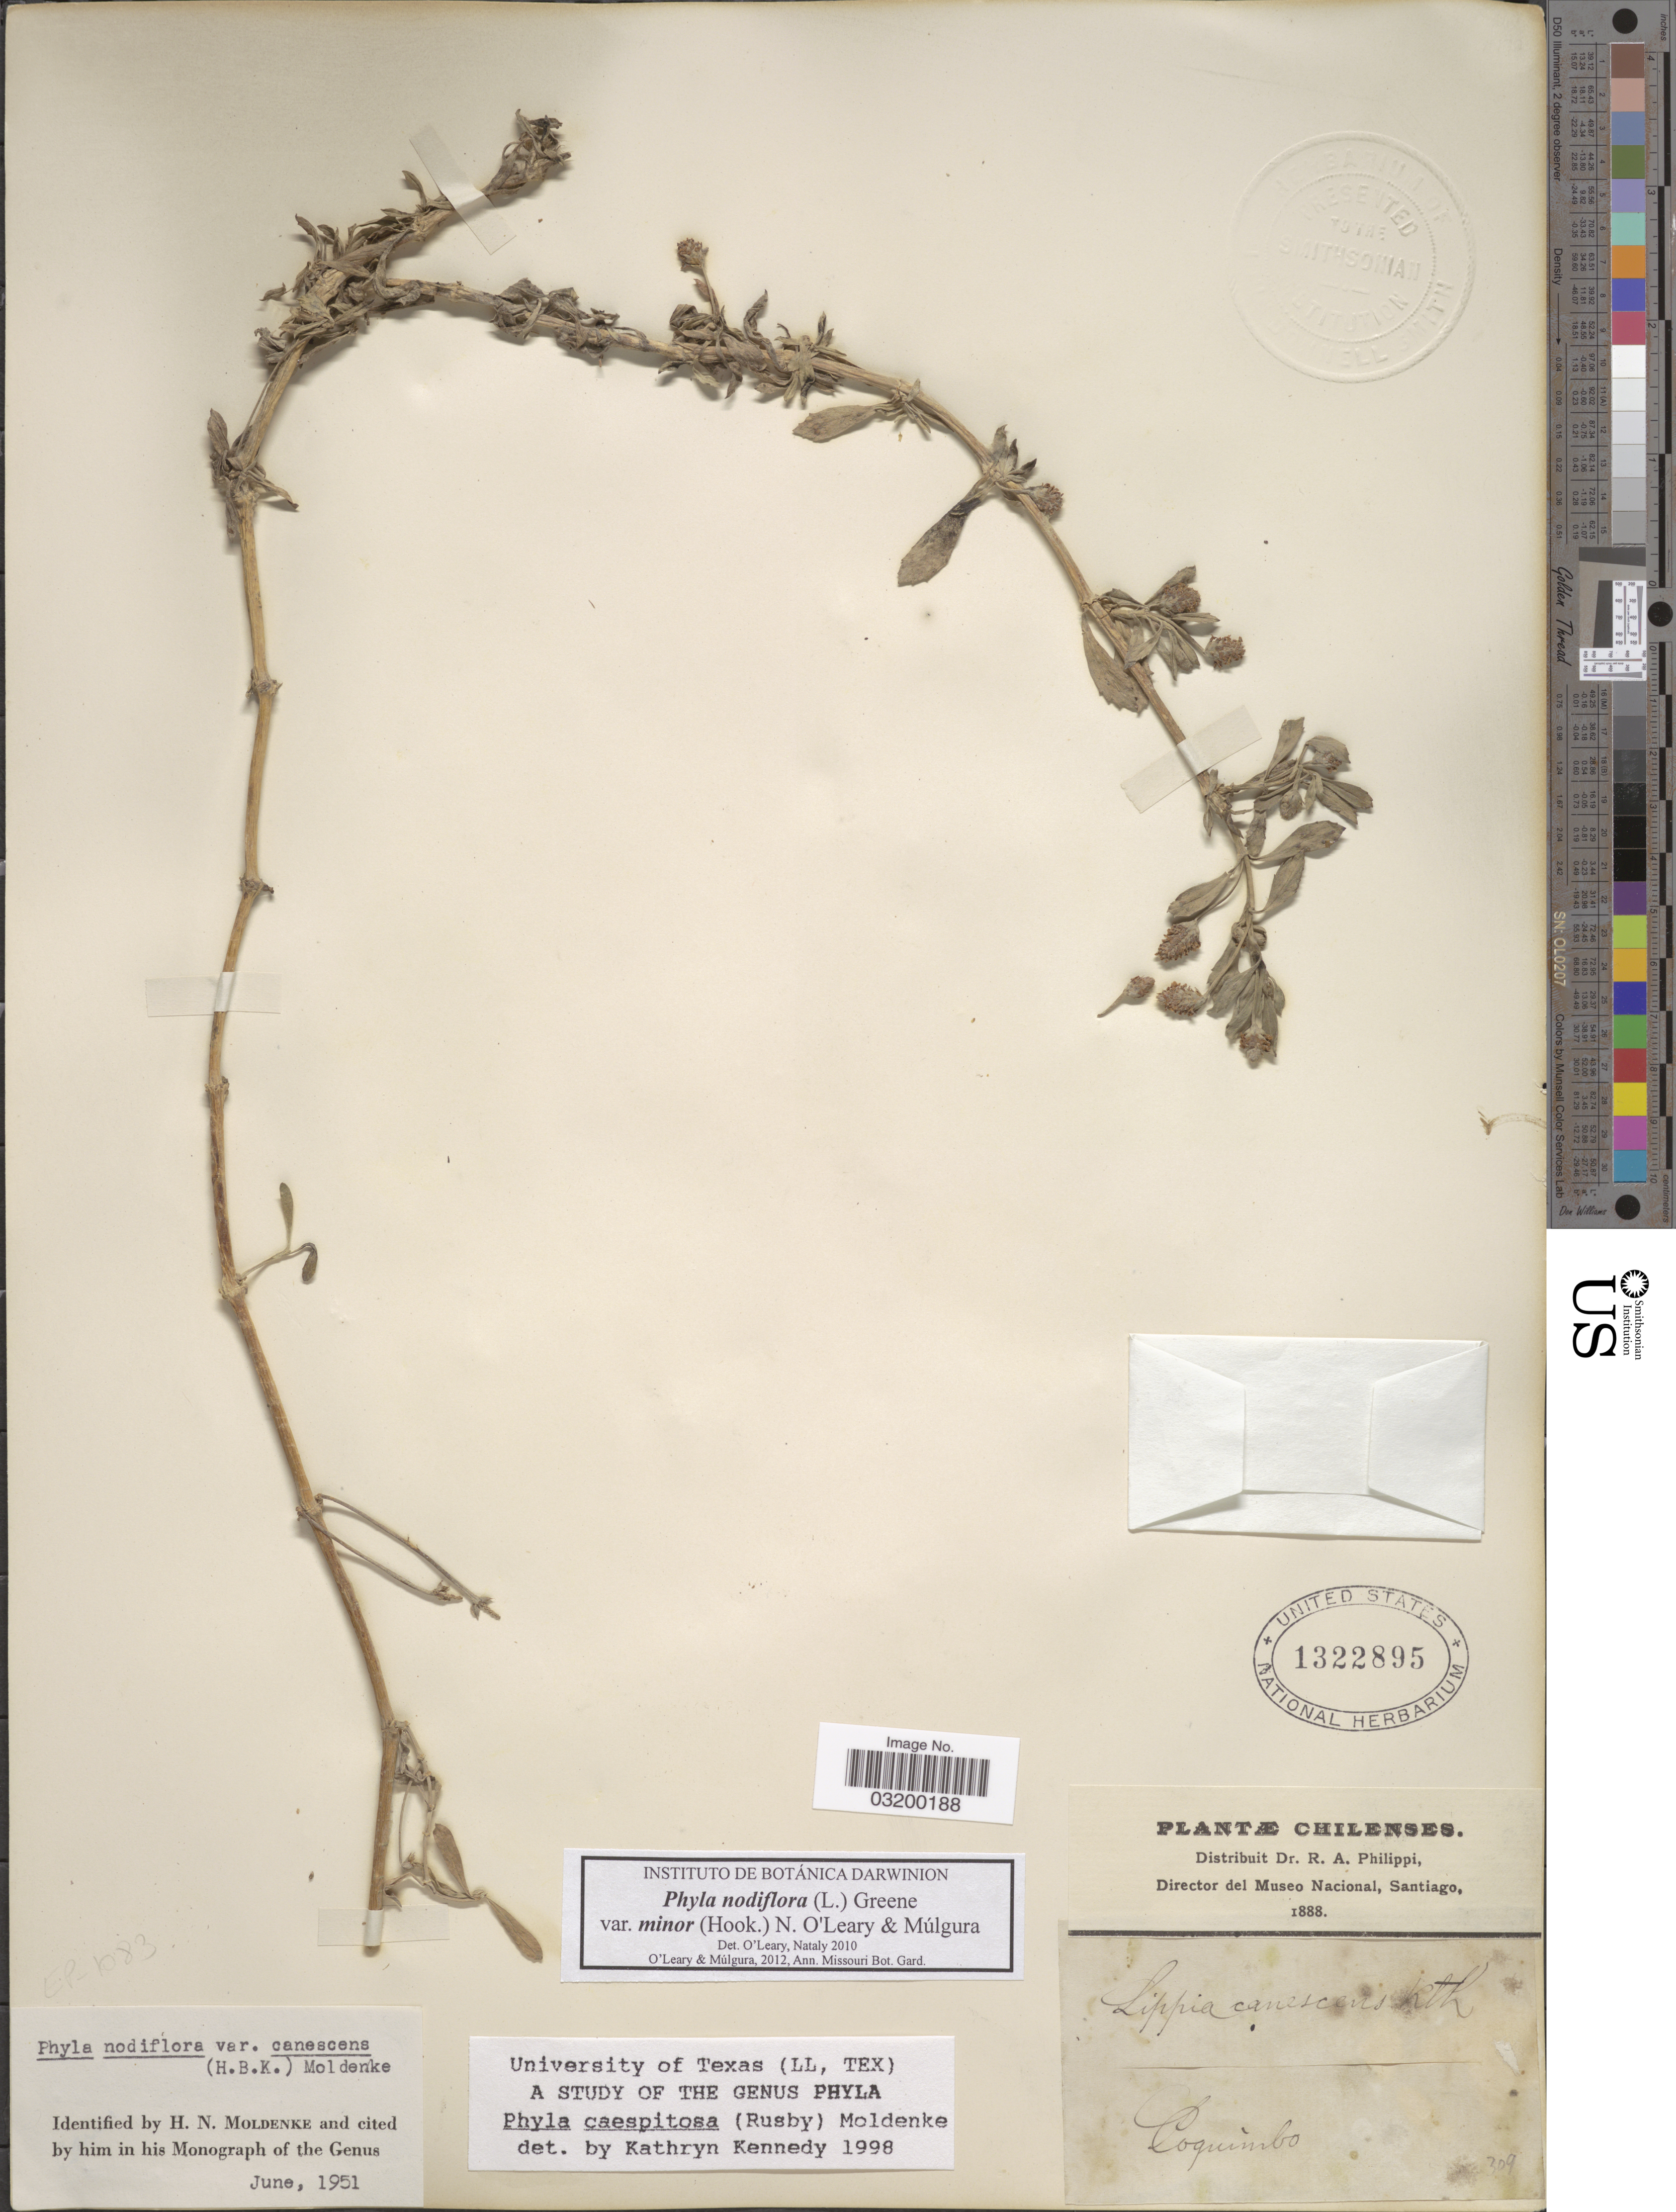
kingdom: Plantae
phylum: Tracheophyta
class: Magnoliopsida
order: Lamiales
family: Verbenaceae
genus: Phyla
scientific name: Phyla nodiflora var. minor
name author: (Hook.) N. O'Leary & Mulgura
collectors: ex. herb. R.A. Philippi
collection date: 1888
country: Chile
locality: Coquimbo.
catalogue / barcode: US 1322895